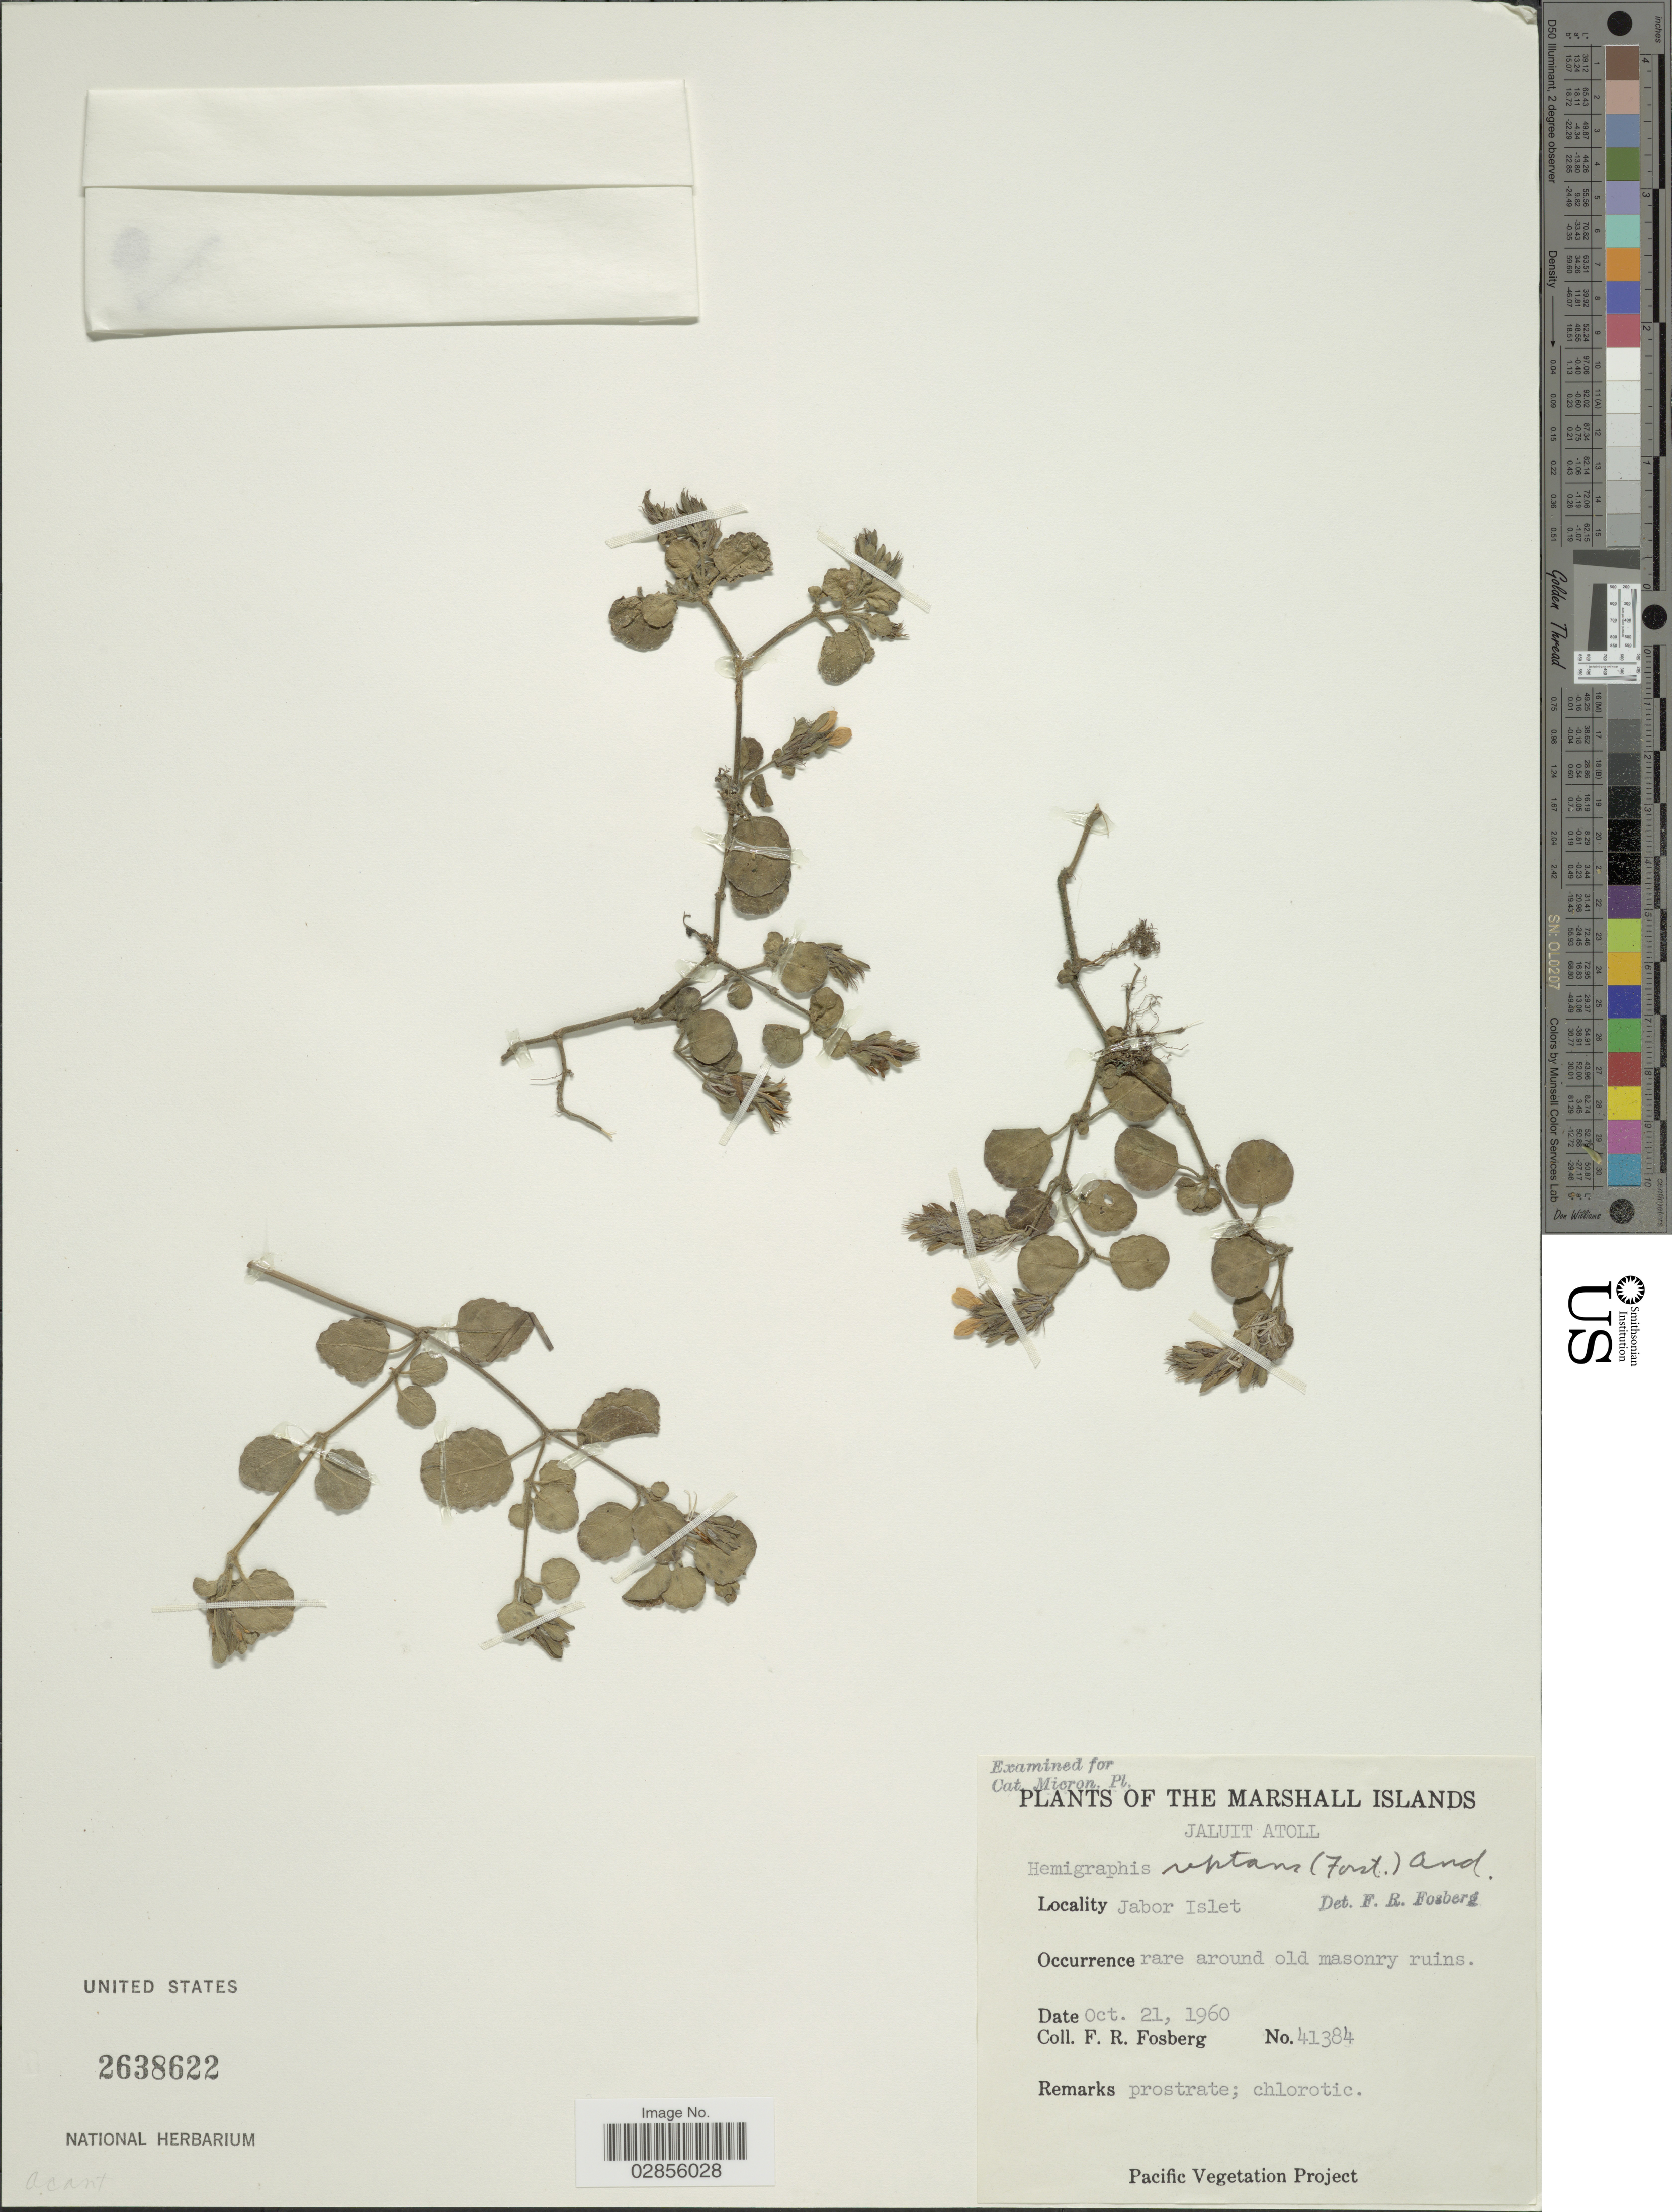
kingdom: Plantae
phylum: Tracheophyta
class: Magnoliopsida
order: Lamiales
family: Acanthaceae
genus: Strobilanthes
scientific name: Strobilanthes reptans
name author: (G. Forst.) Moylan ex Y.F. Deng & J.R.I. Wood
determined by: Wagner, W. L., (BOT), Smithsonian Institution - National Museum of Natural History (UNITED STATES)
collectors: F. R. Fosberg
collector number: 41387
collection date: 1960-10-21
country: Marshall Islands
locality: The Marshall Islands. Jaluit Atoll. Jabor Islet.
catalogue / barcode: US 2638622